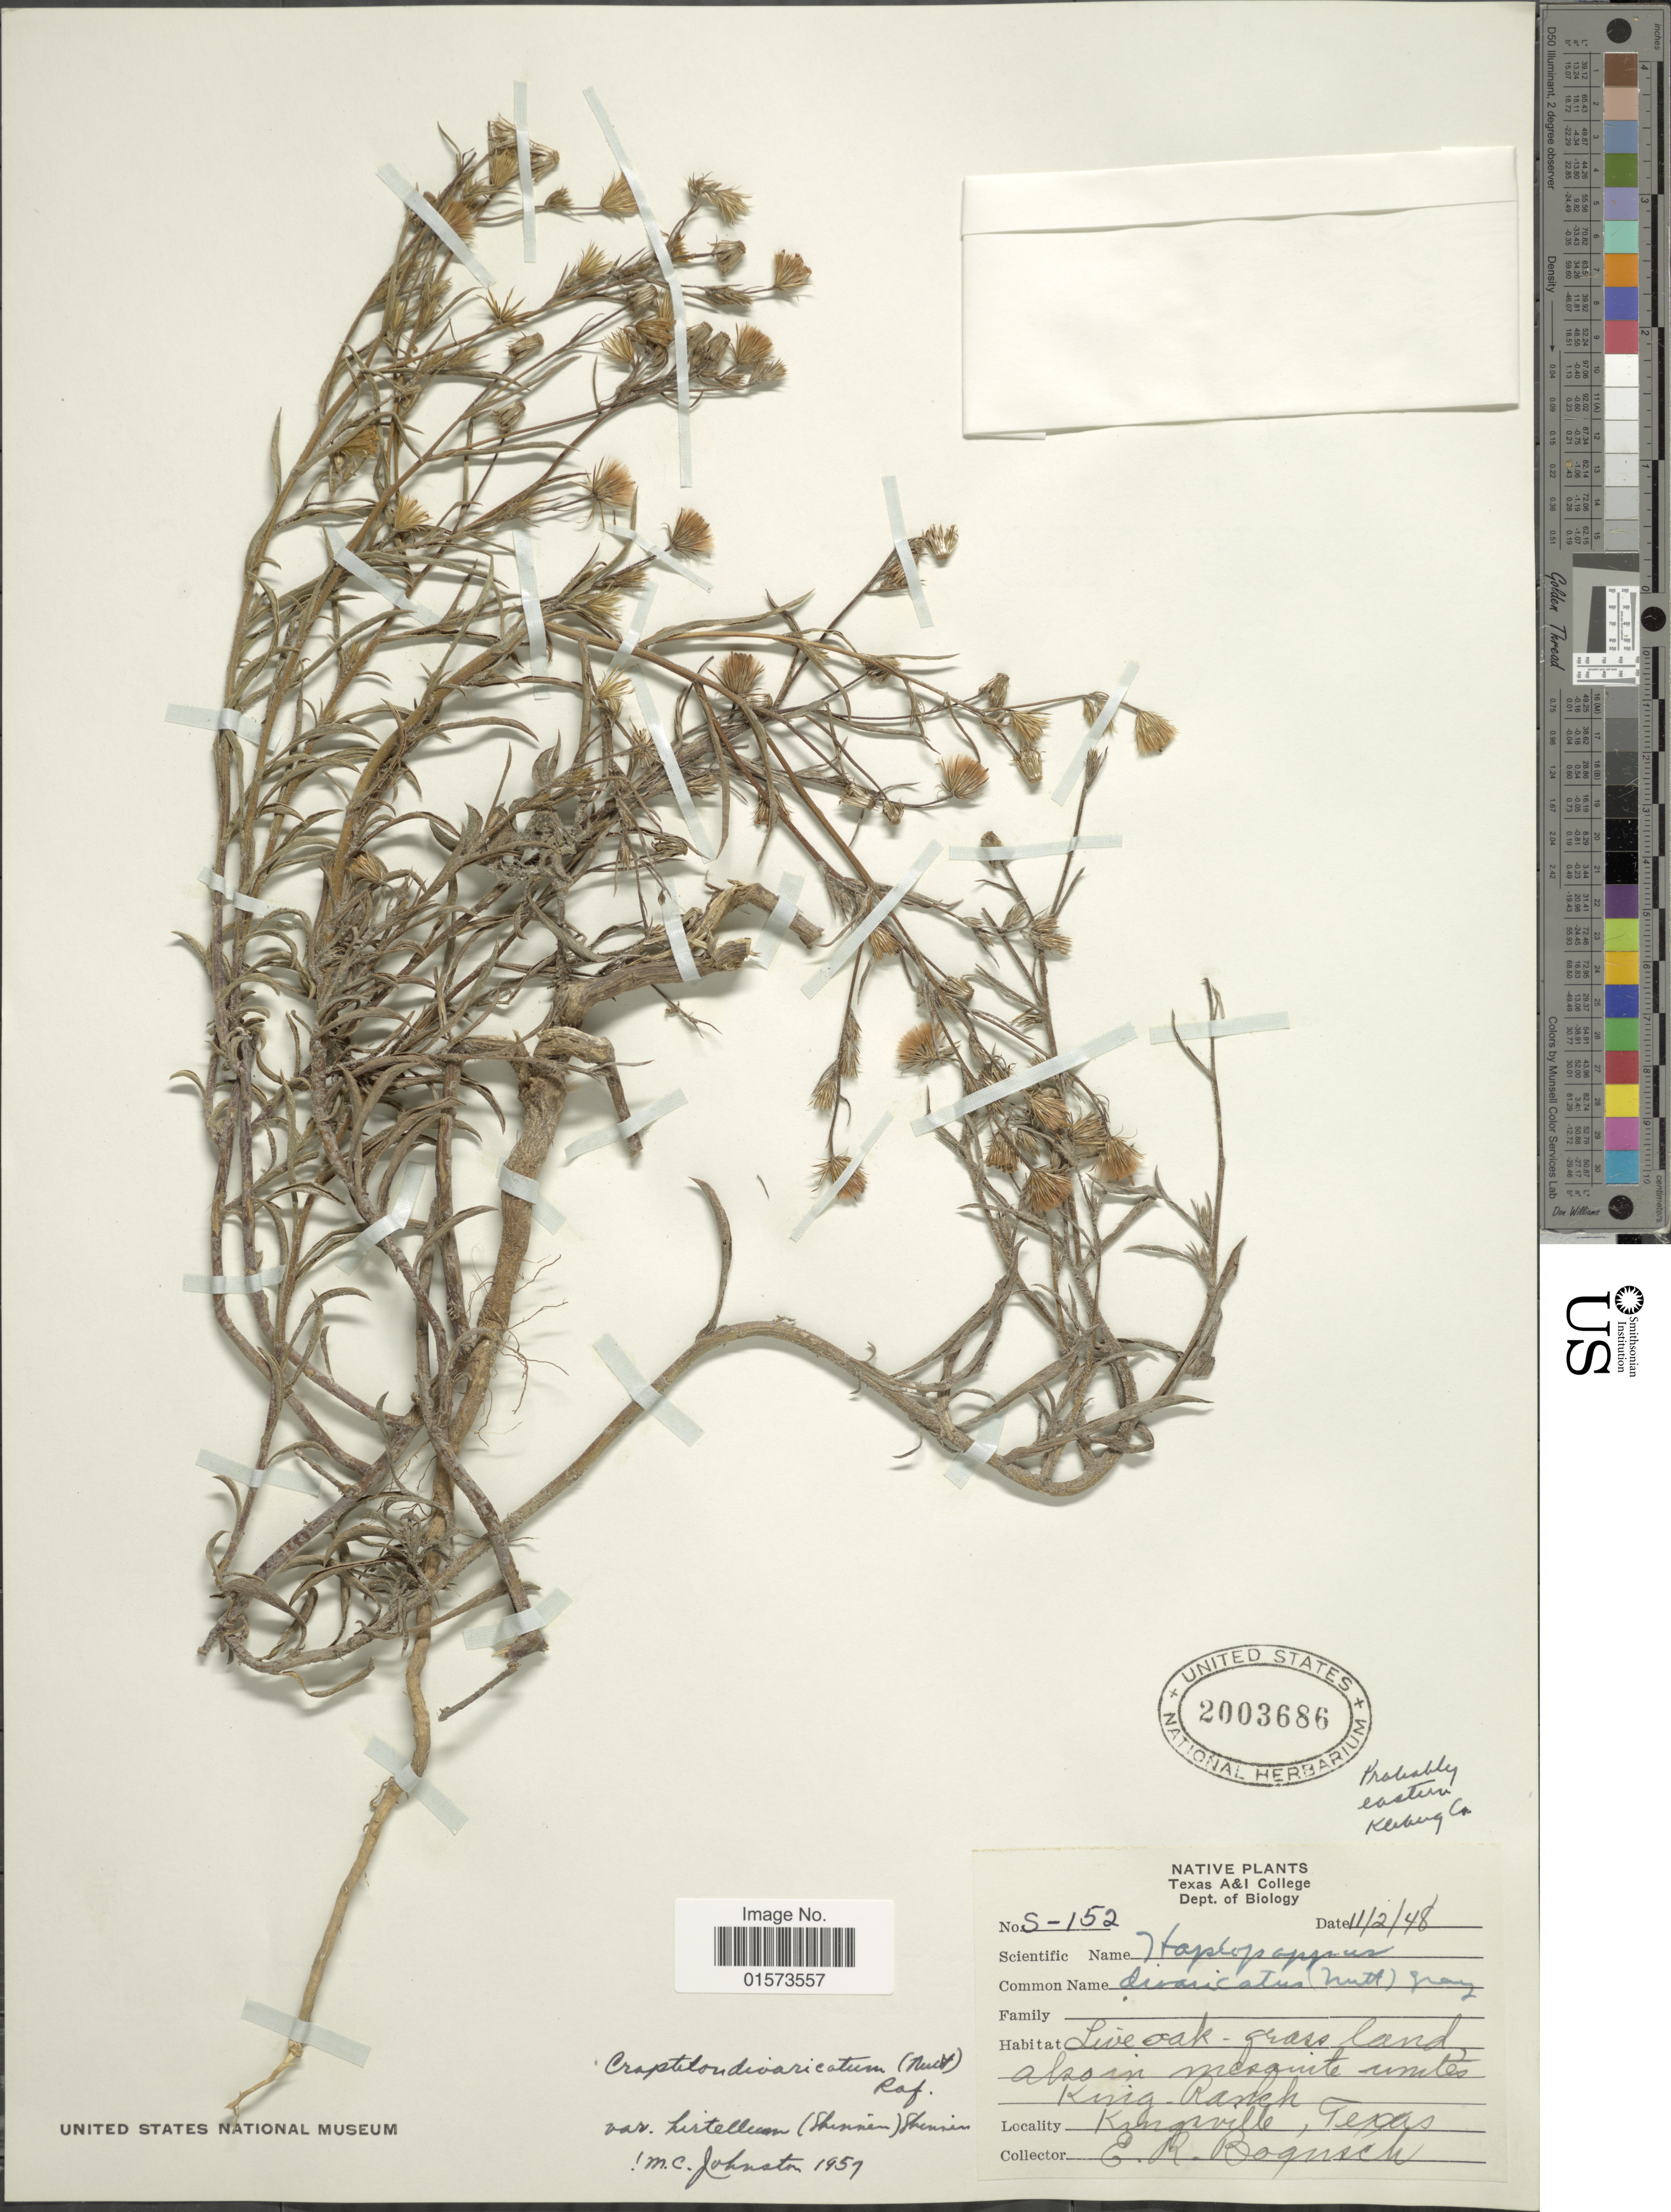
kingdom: Plantae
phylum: Tracheophyta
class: Magnoliopsida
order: Asterales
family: Asteraceae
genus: Croptilon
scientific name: Croptilon divaricatum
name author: (Nutt.) Raf.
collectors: E. Bogusch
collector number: S-152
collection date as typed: Transcribed d/m/y: 2/11/48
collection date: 1948-11-02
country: United States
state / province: Texas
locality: King ranch, Kingsville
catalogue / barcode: US 2003686